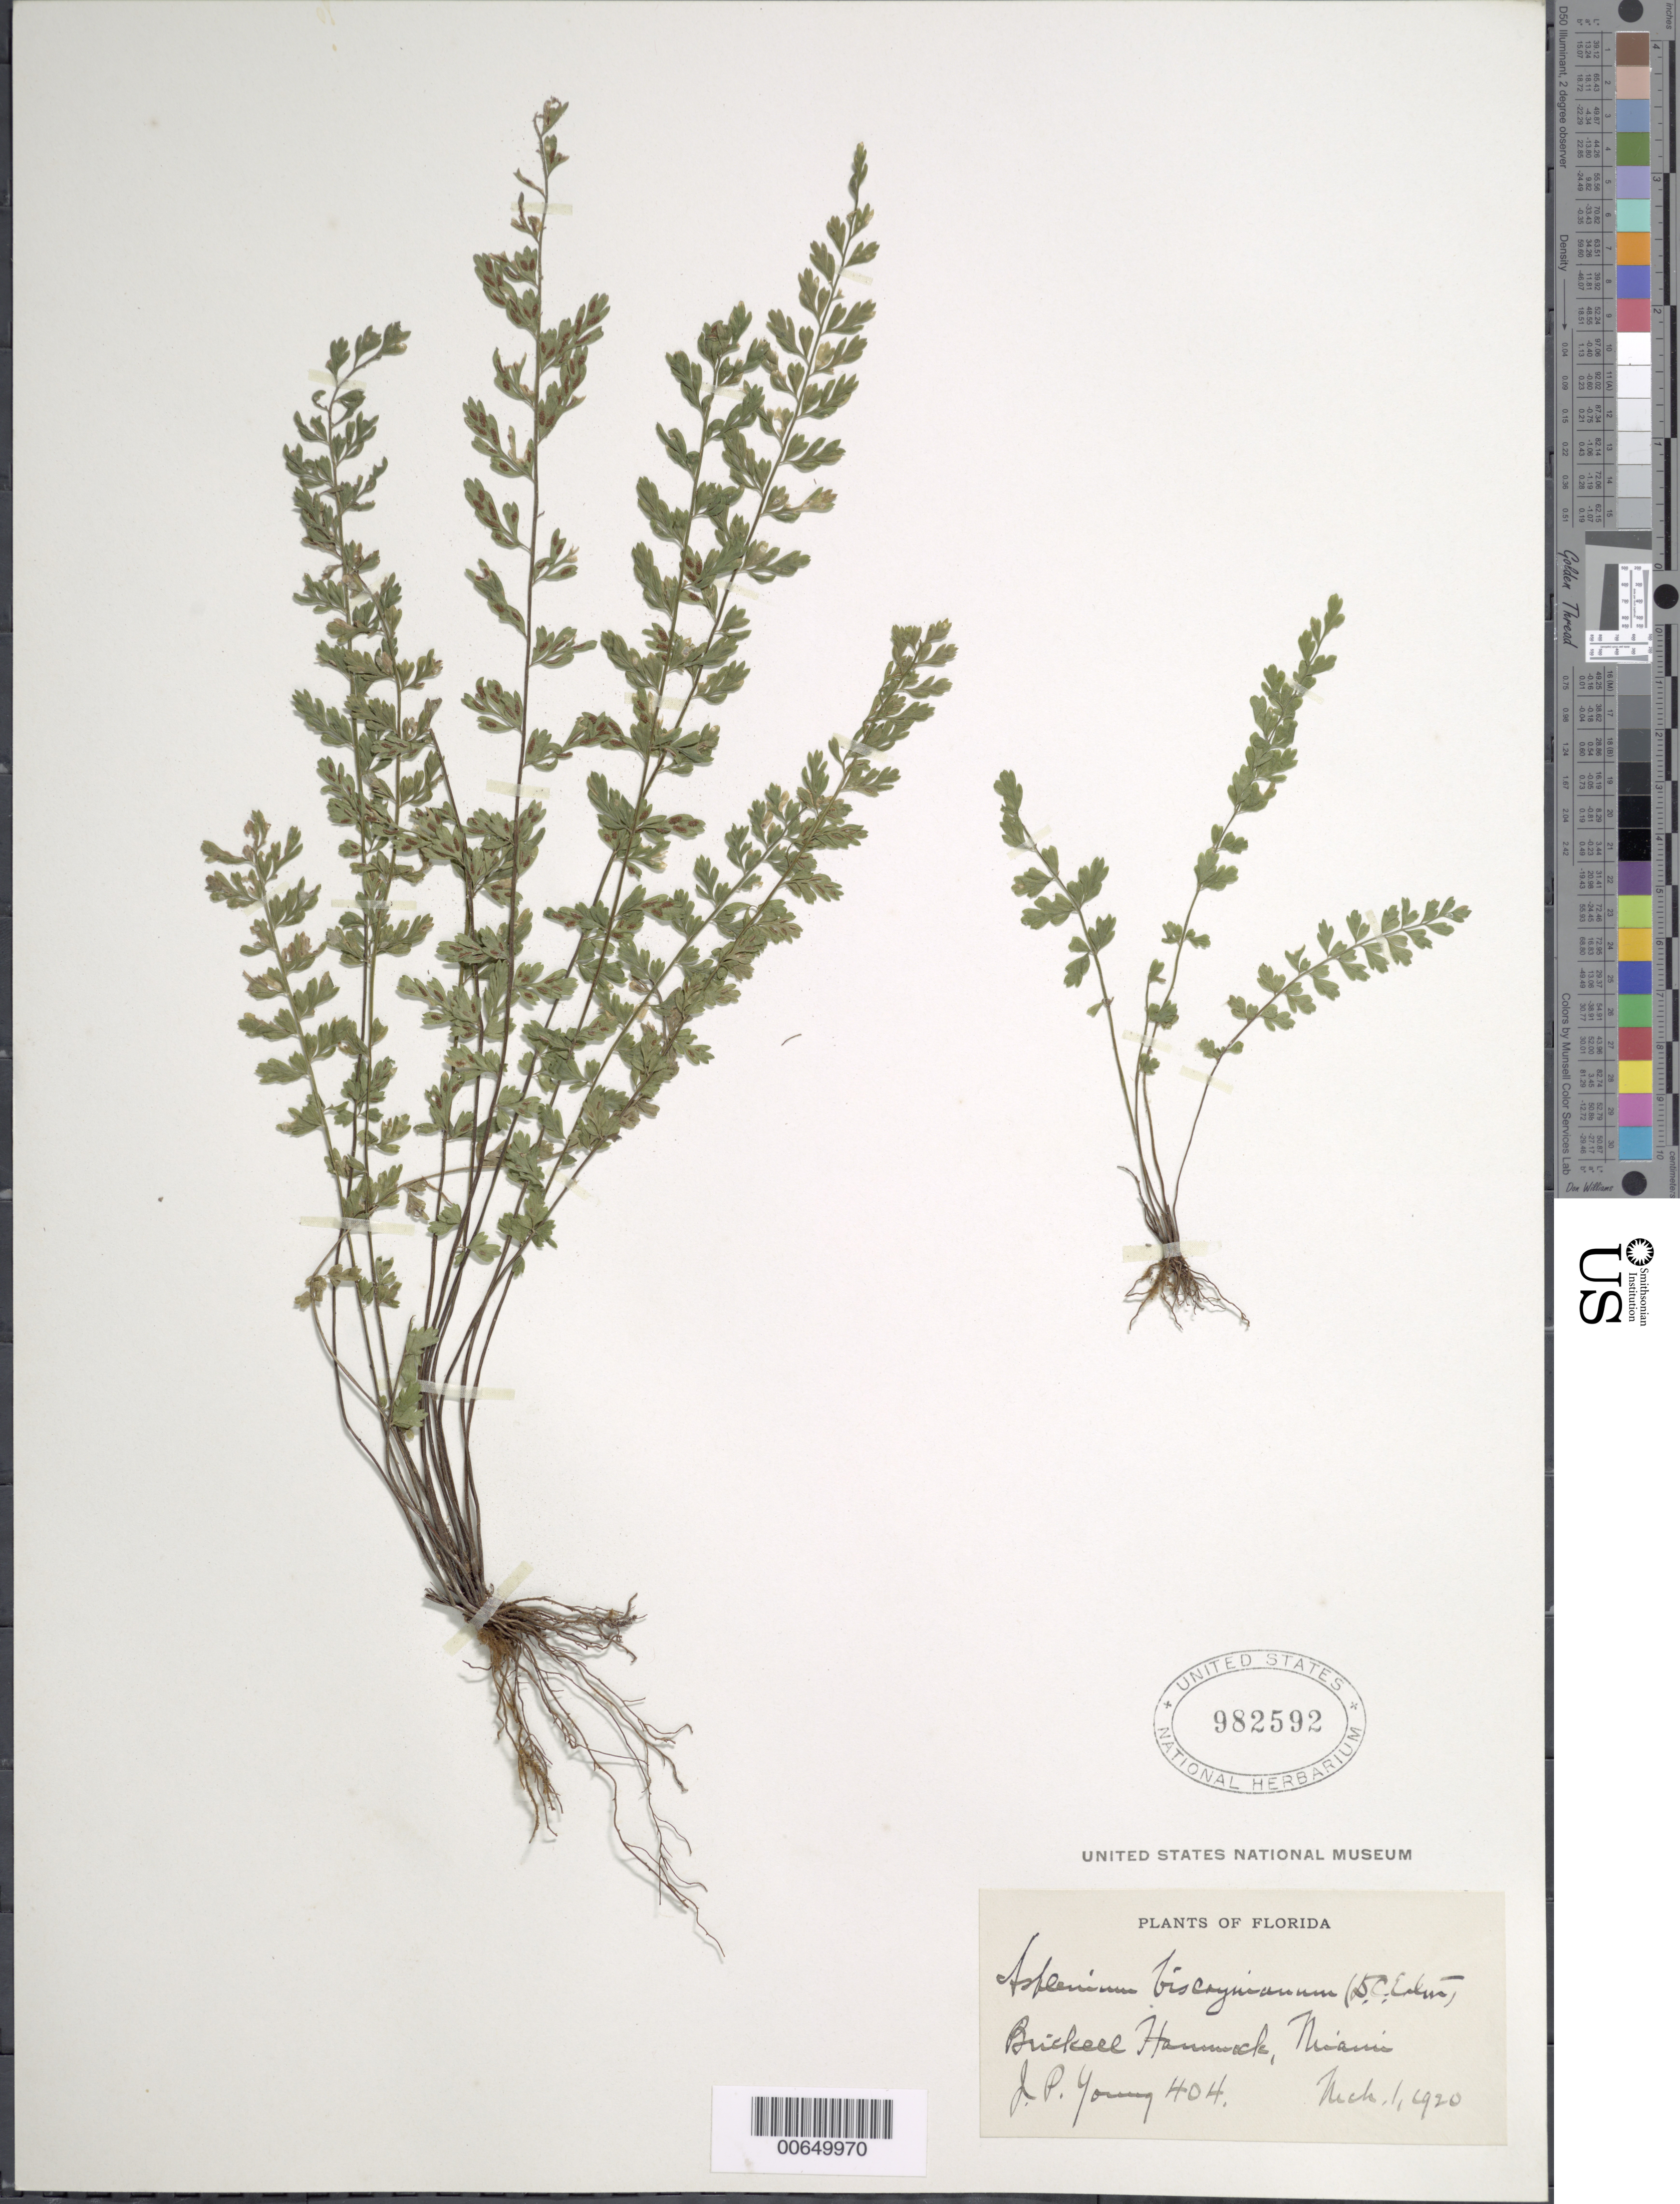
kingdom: Plantae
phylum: Tracheophyta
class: Polypodiopsida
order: Polypodiales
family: Aspleniaceae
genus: Asplenium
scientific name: Asplenium biscayneanum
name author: A.A. Eaton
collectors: J. P. Young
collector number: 404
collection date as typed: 01 Mar 1920 or 03 Jan 1920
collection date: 1920-01-03 or 1920-03-01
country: United States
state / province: Florida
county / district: Dade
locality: Brickell Hammock, Miami.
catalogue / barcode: US 982592